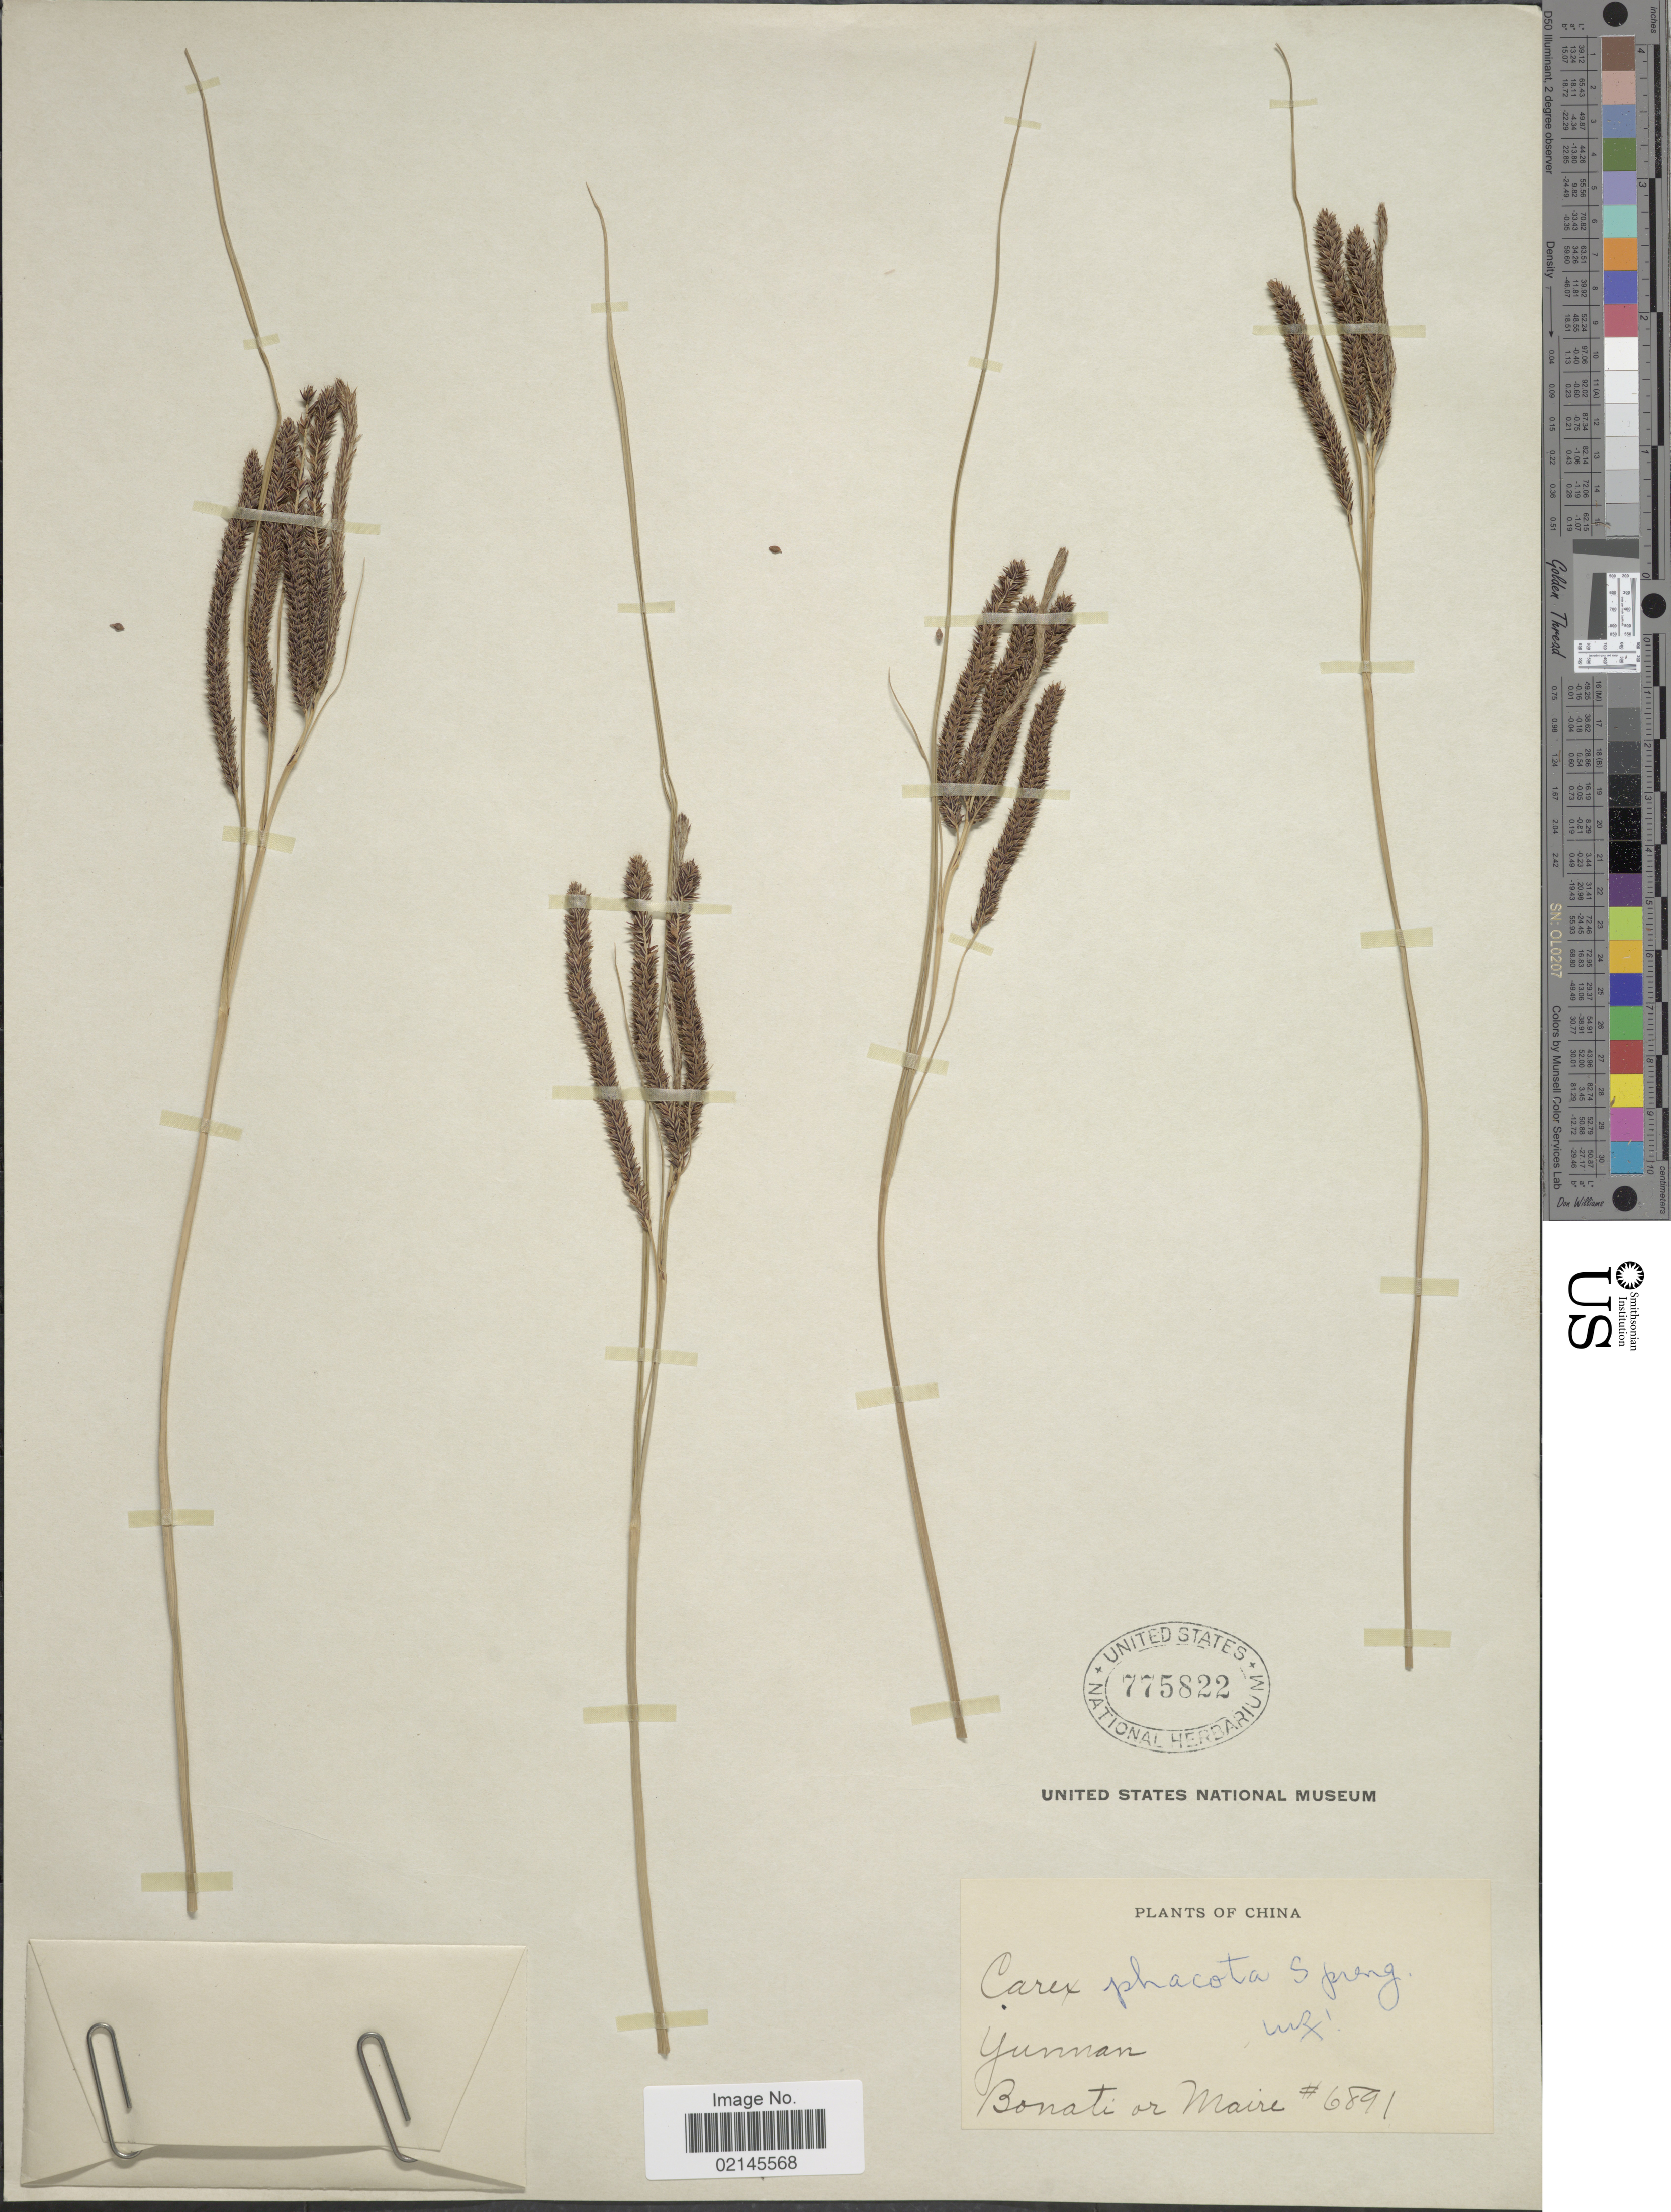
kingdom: Plantae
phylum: Tracheophyta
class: Liliopsida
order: Poales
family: Cyperaceae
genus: Carex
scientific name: Carex phacota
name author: Spreng.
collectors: -. Bonati & Maire, --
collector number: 6891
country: China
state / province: Yunnan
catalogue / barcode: US 775822